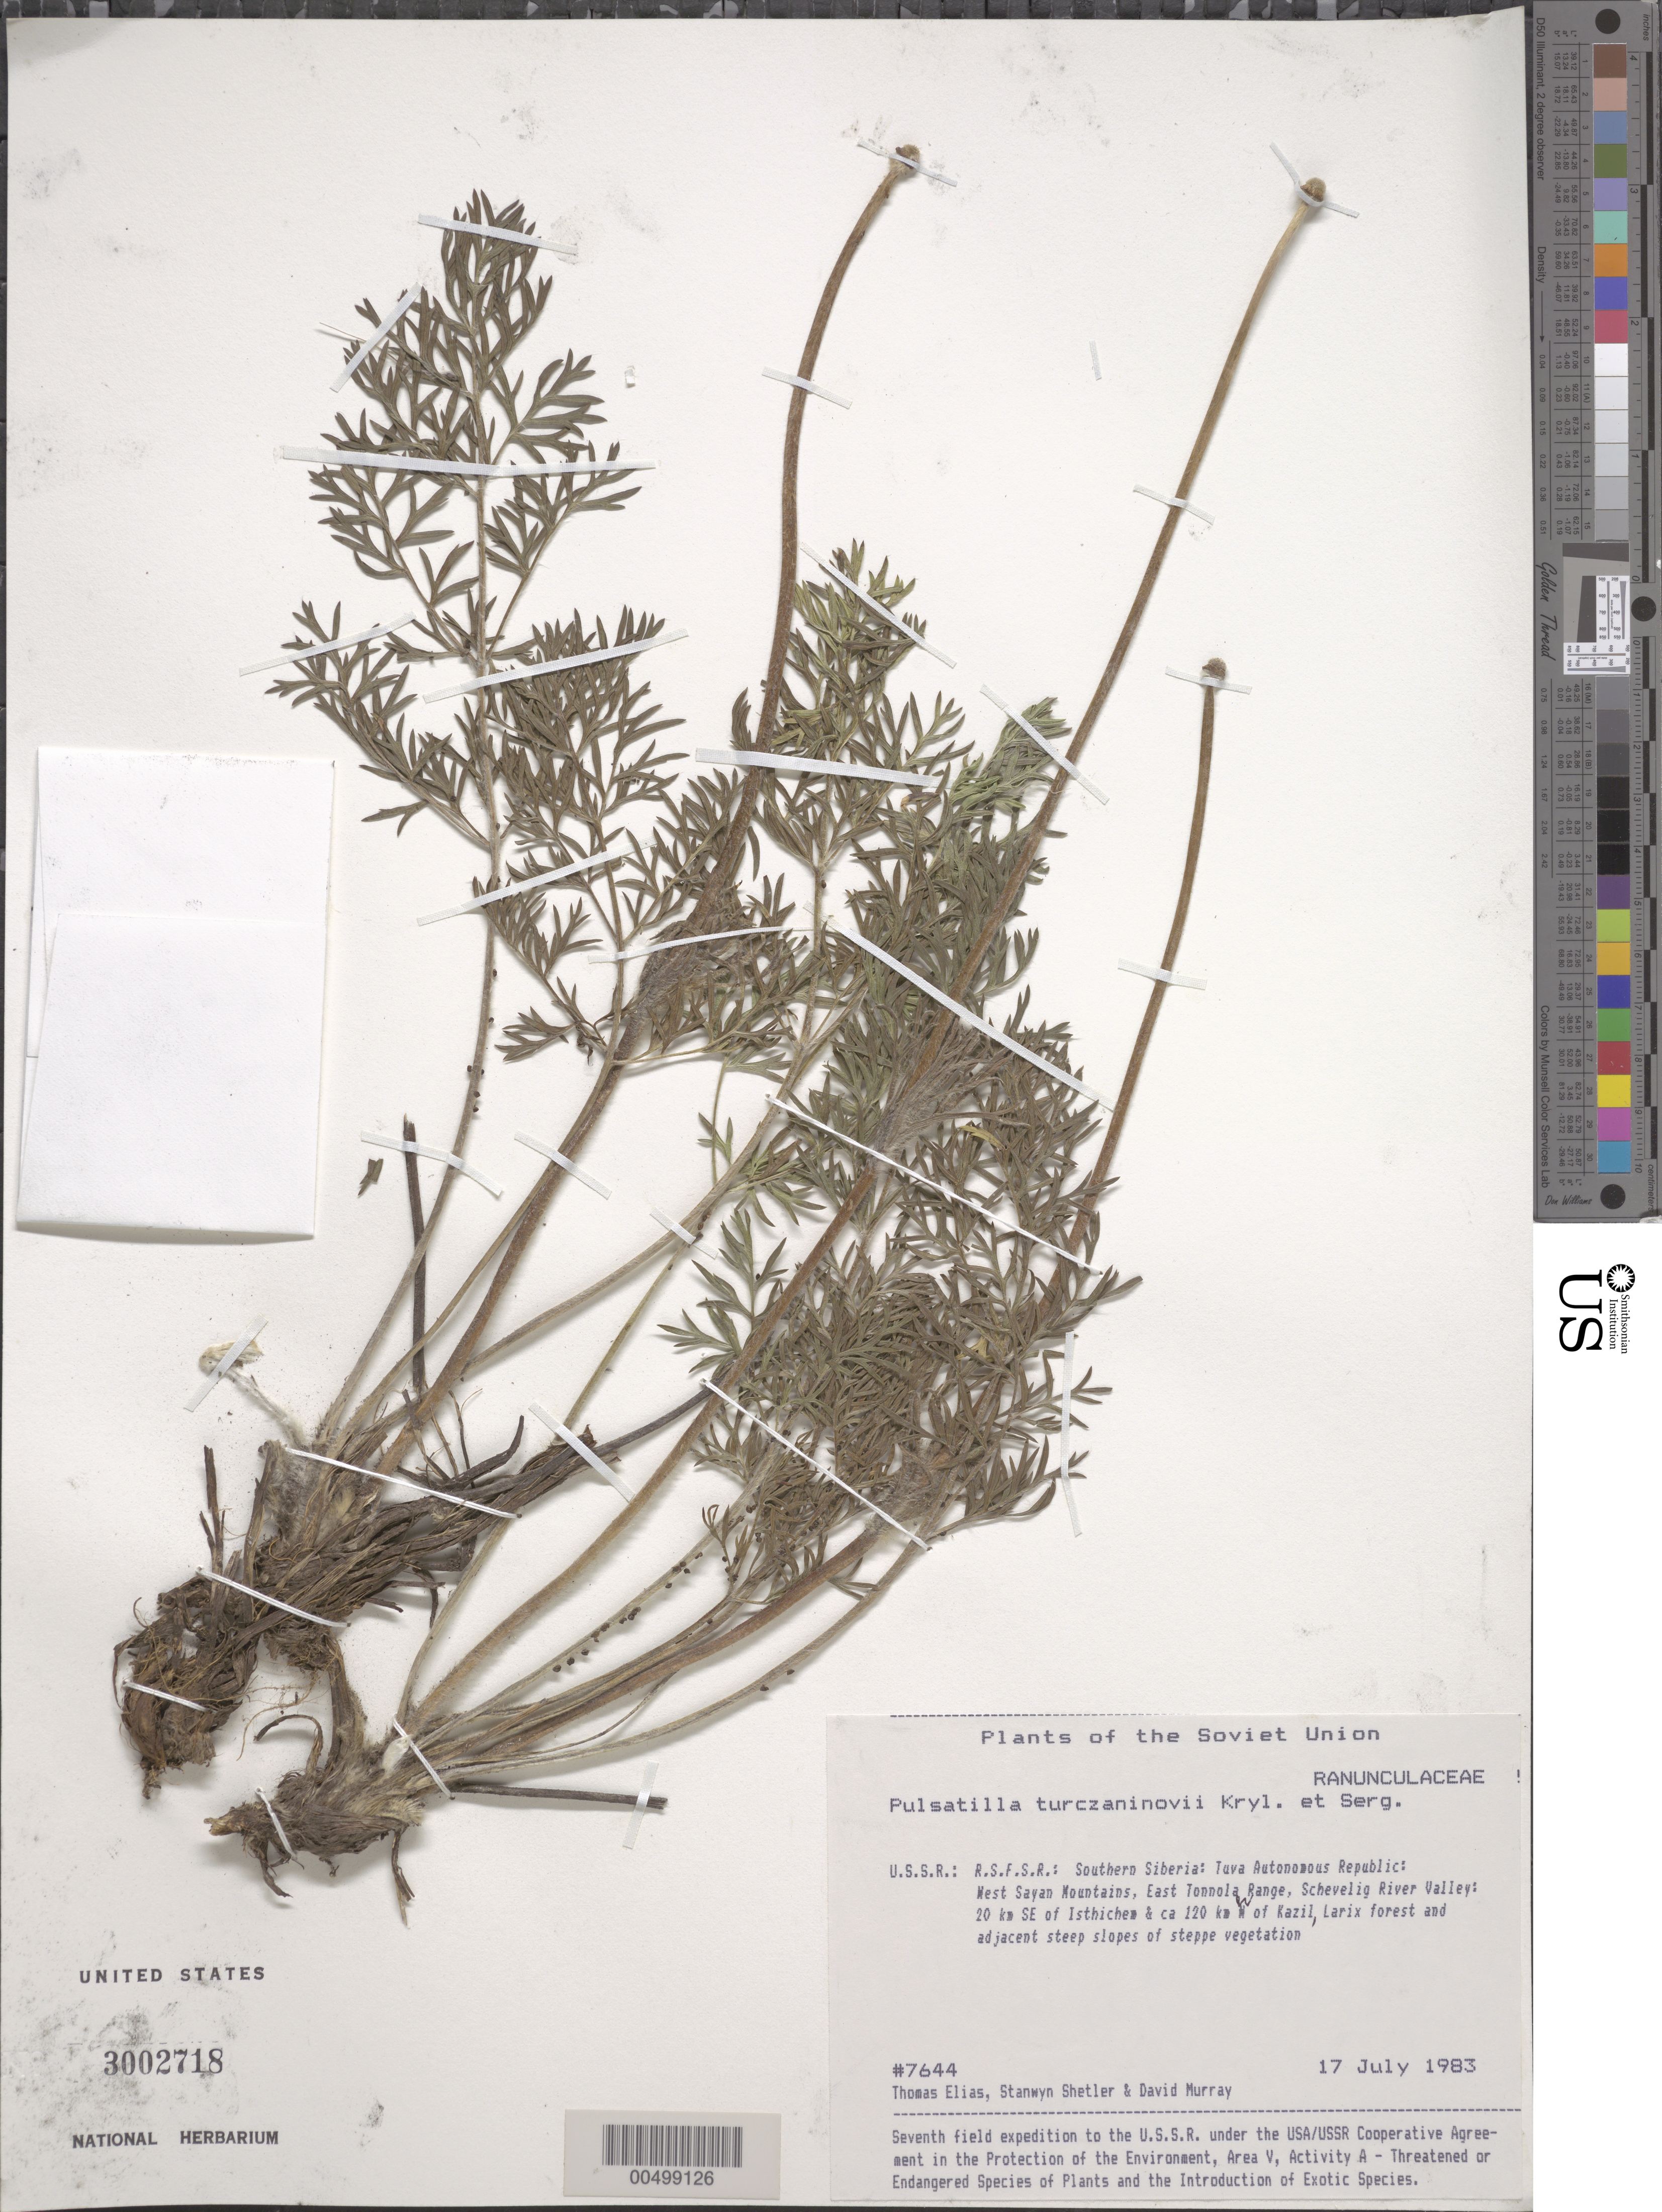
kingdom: Plantae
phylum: Tracheophyta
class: Magnoliopsida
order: Ranunculales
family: Ranunculaceae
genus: Pulsatilla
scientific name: Pulsatilla turczaninovii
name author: Krylov & Serg.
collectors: T. Elias, S. Shetler & D. F. Murray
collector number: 7644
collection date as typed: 17 Jul 1983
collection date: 1983-07-17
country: Russian Federation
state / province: Tuva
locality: West Sayan Mountains, E Tonnola [Tannu-Ola] Range, Schevelig River Valley, 20 km SE of Isthichem [Ishti-Khem], *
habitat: Larix forest and adjacent steep slopes of steppe vegetation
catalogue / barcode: US 3002718